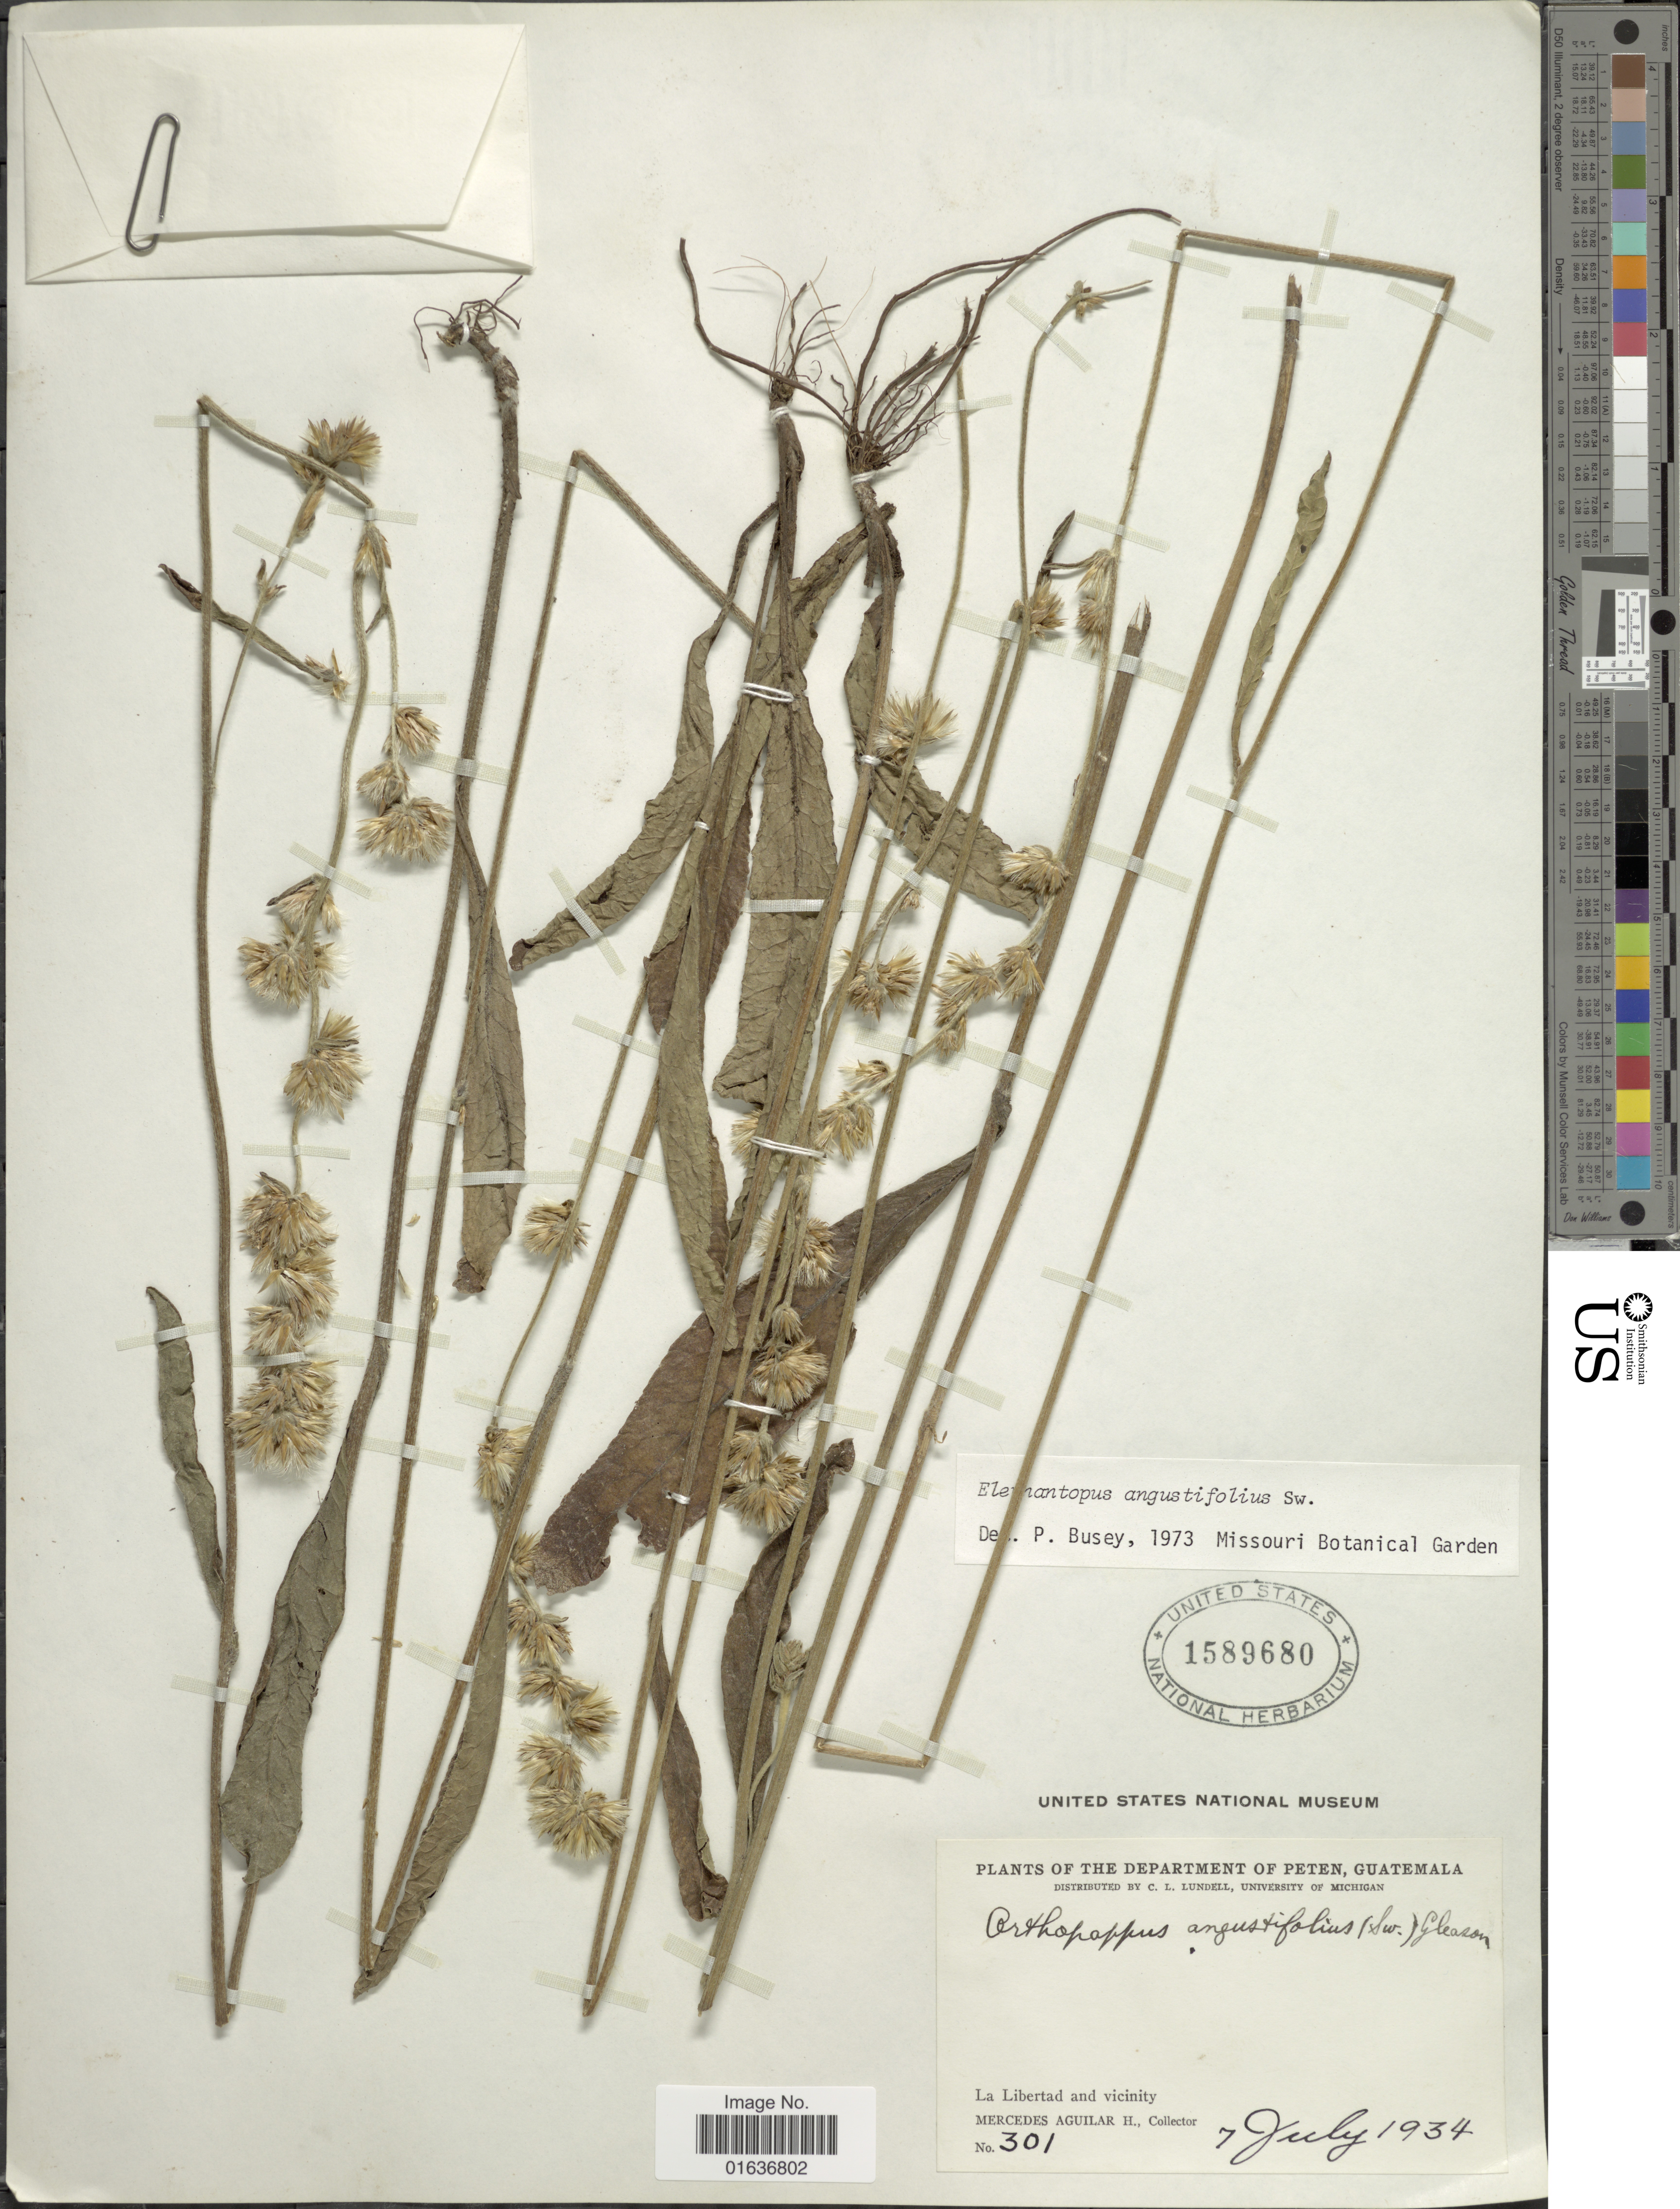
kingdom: Plantae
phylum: Tracheophyta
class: Magnoliopsida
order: Asterales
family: Asteraceae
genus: Elephantopus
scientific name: Elephantopus angustifolius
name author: Sw.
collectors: M. Aguilar H.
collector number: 301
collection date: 1934-07-07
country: Guatemala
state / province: El Petén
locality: La Libertad and vicinity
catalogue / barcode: US 1589680